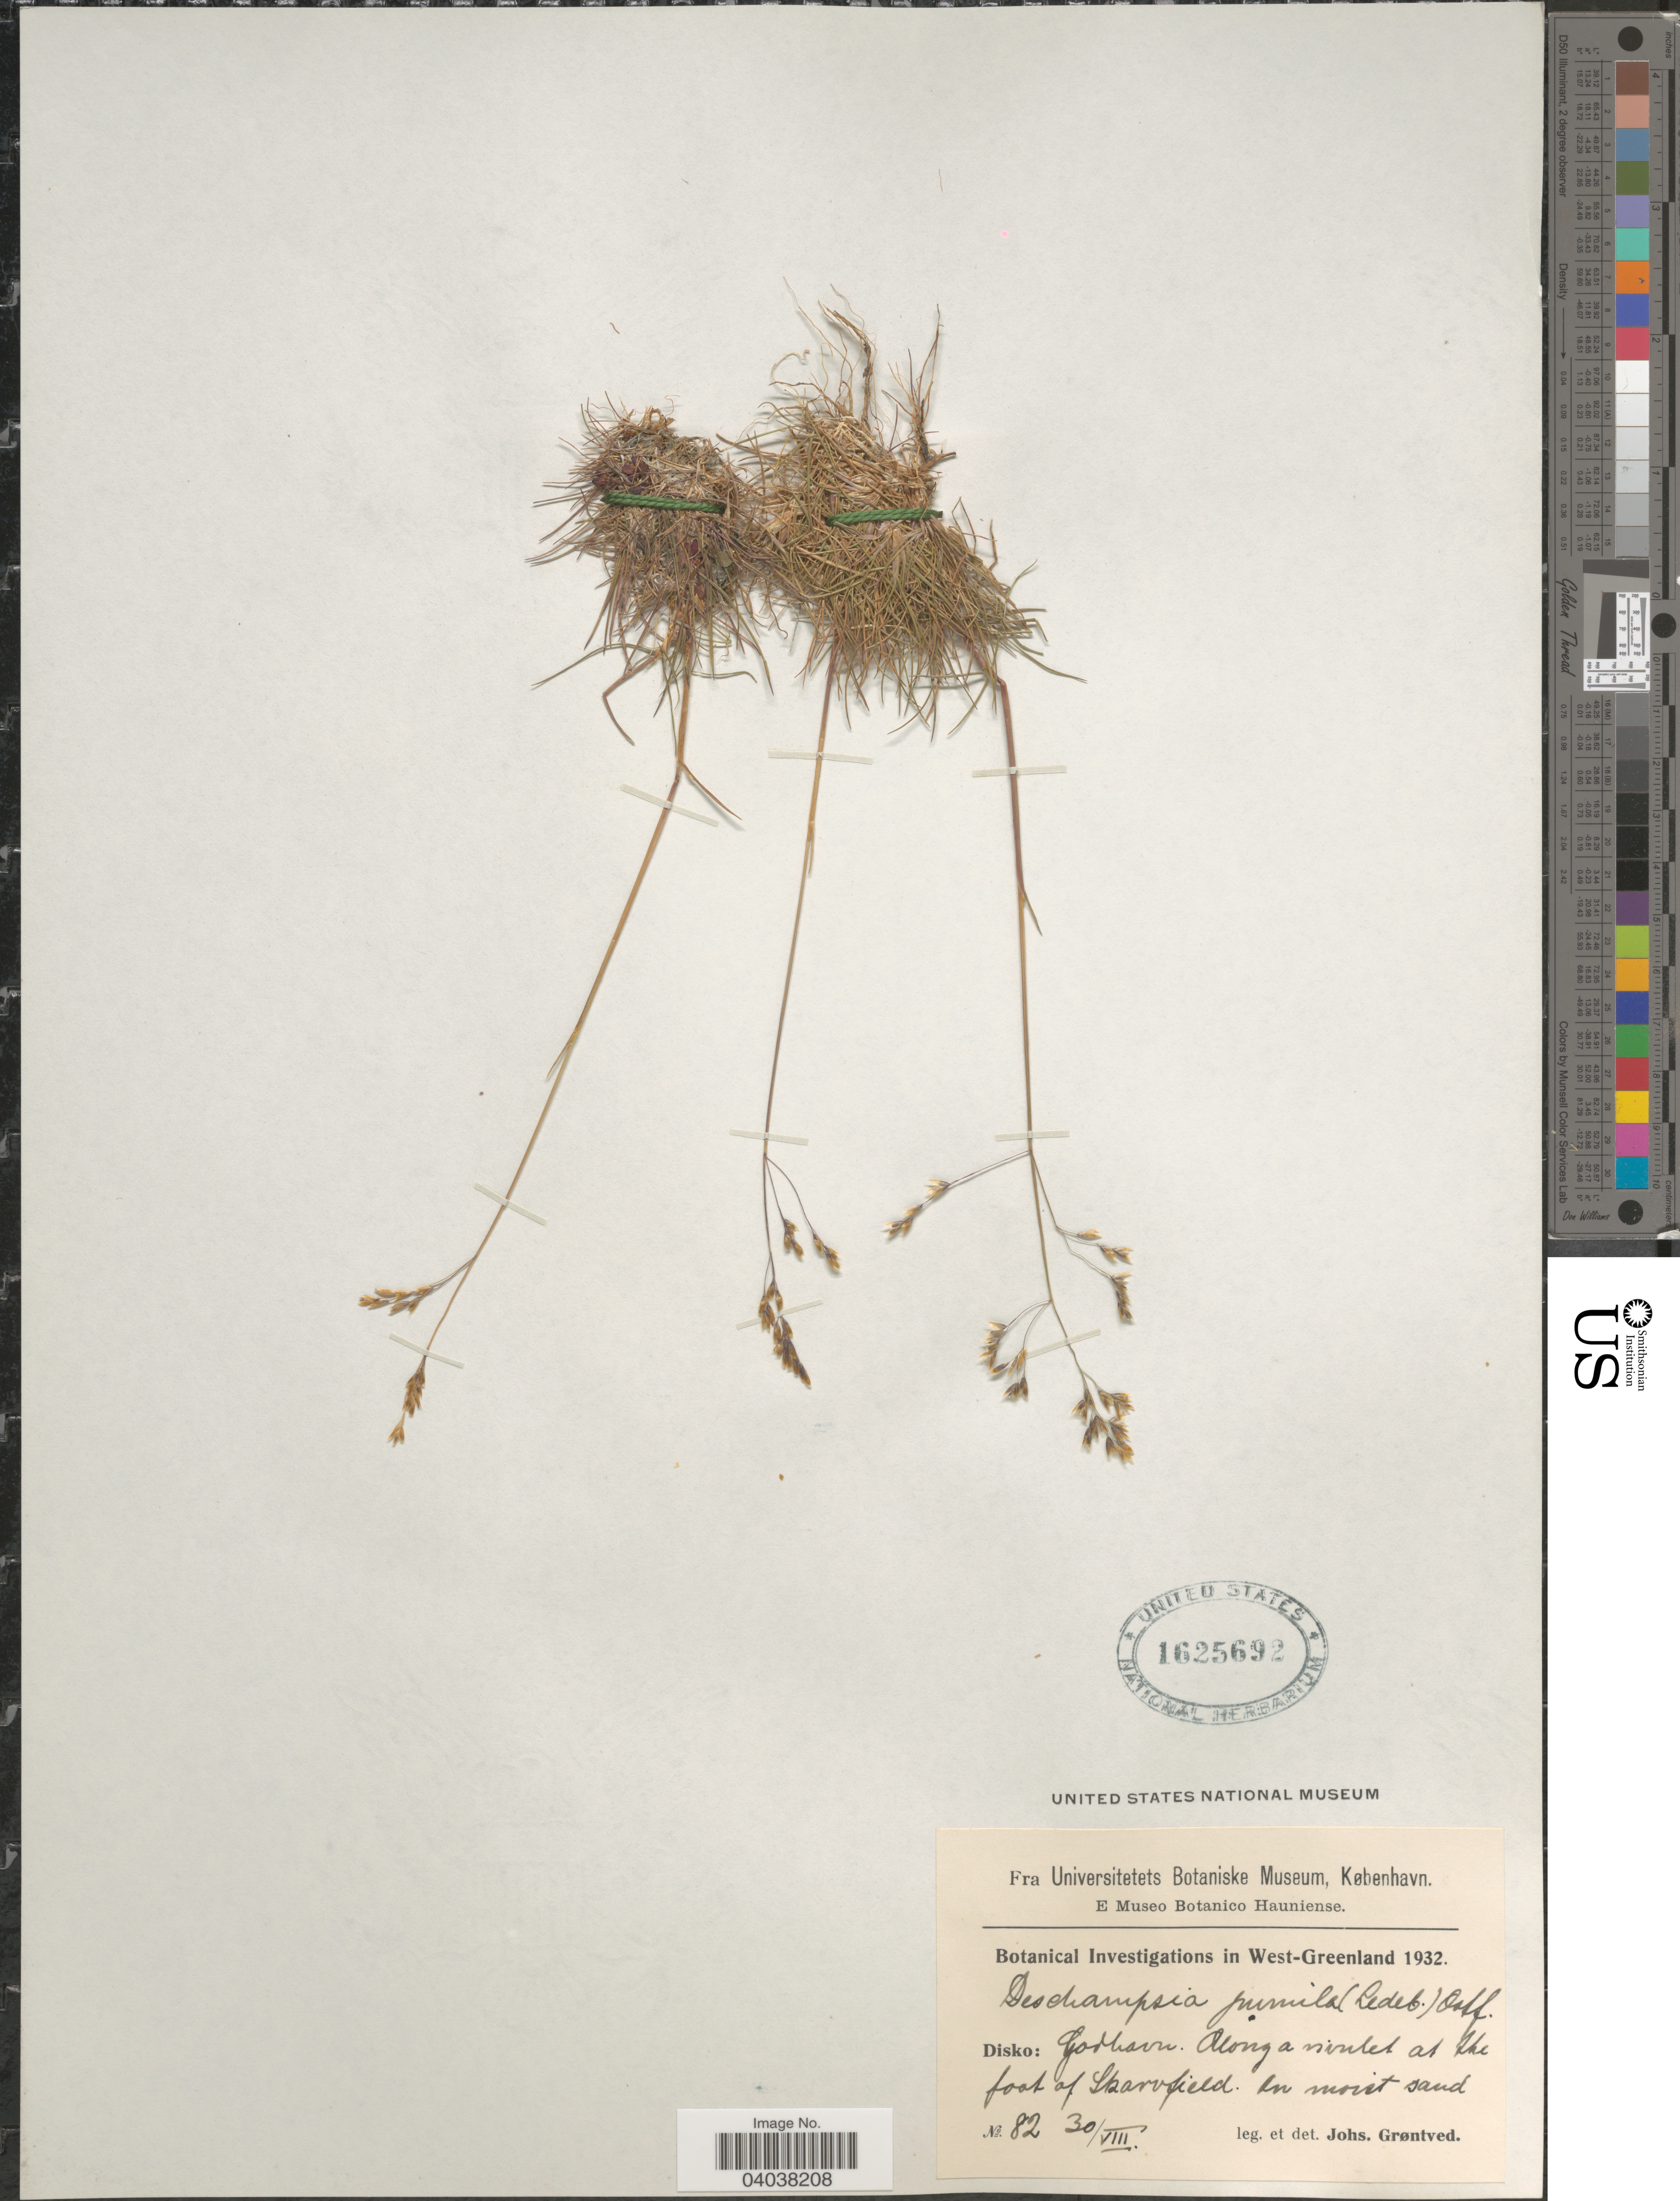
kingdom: Plantae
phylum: Tracheophyta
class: Liliopsida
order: Poales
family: Poaceae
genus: Deschampsia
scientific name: Deschampsia cespitosa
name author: (L.) P. Beauv.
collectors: J. Grøntved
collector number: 82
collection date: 1932-08-30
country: Greenland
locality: In West-Greenland. Disko: Godhavn. Along a rivulet at the foot of Skarvfield.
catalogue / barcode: US 1625692